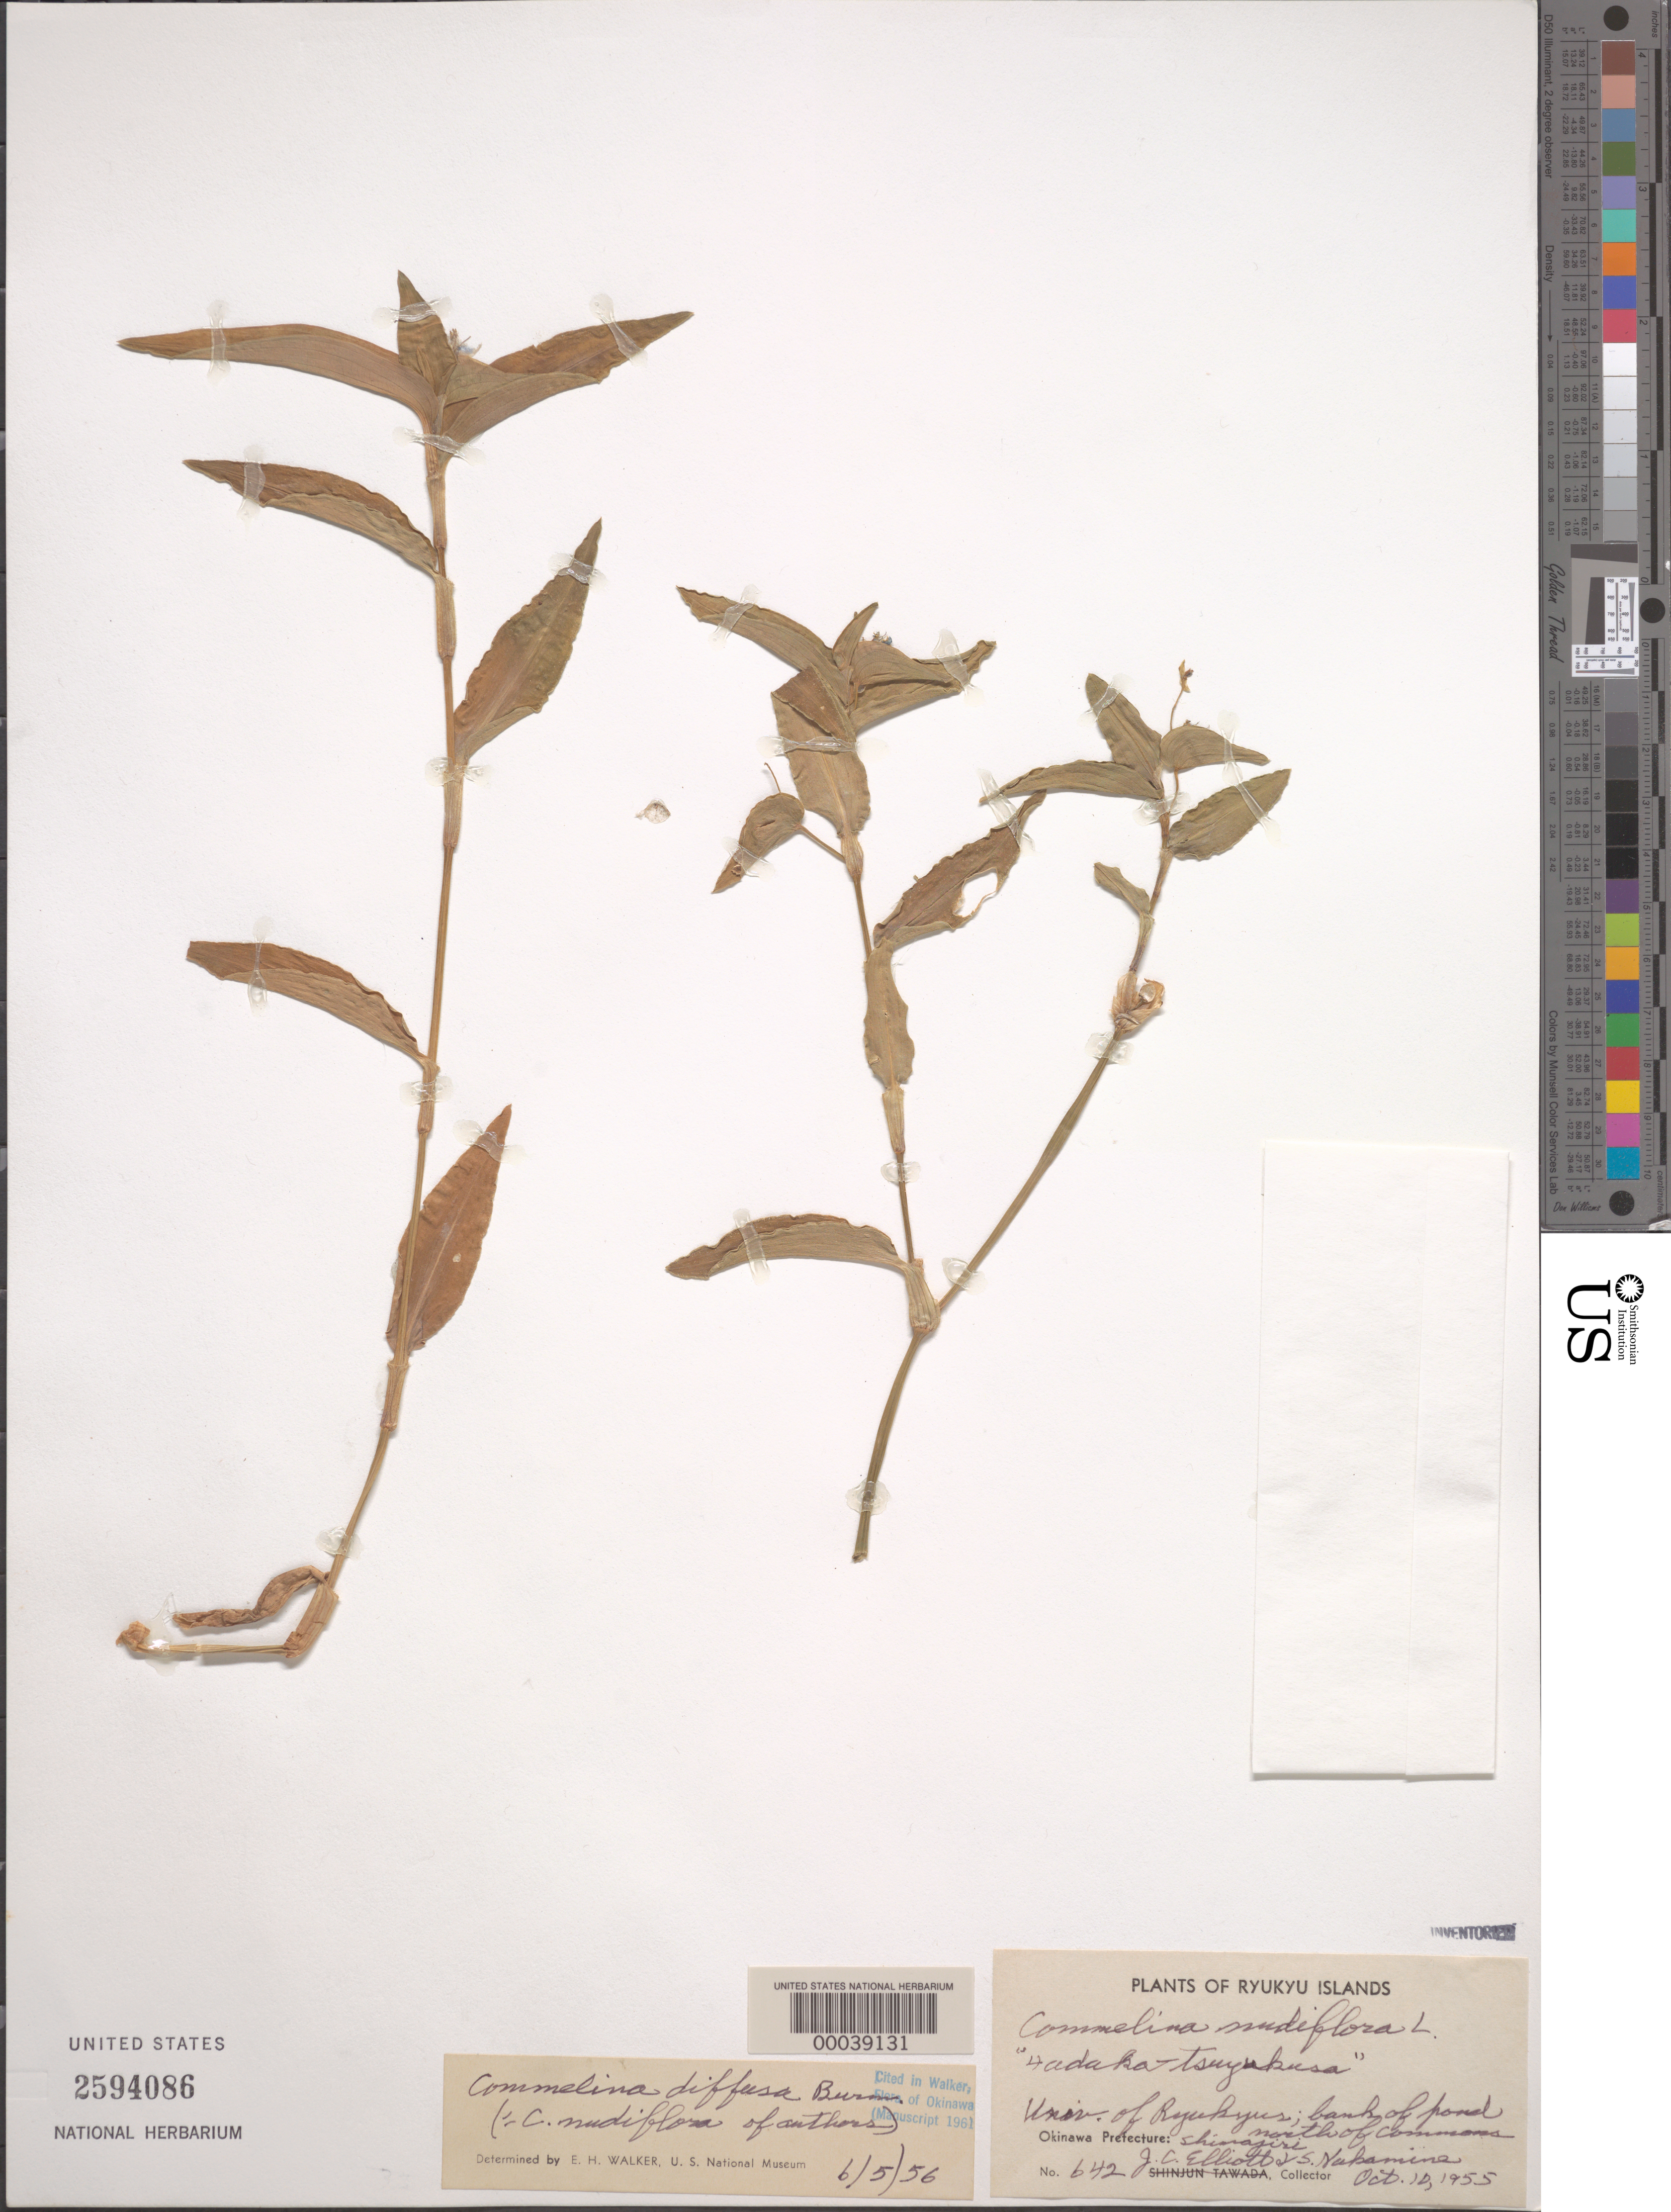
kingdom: Plantae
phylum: Tracheophyta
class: Liliopsida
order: Commelinales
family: Commelinaceae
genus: Commelina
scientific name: Commelina diffusa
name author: Burm. f.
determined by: Walker, E. H.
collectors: J. Elliot & S. Nakamine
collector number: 642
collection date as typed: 10 Oct 1955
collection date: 1955-10-10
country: Japan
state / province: Okinawa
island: Ryukyu Is.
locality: Shimajiri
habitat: Bank of pond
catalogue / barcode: US 2594086